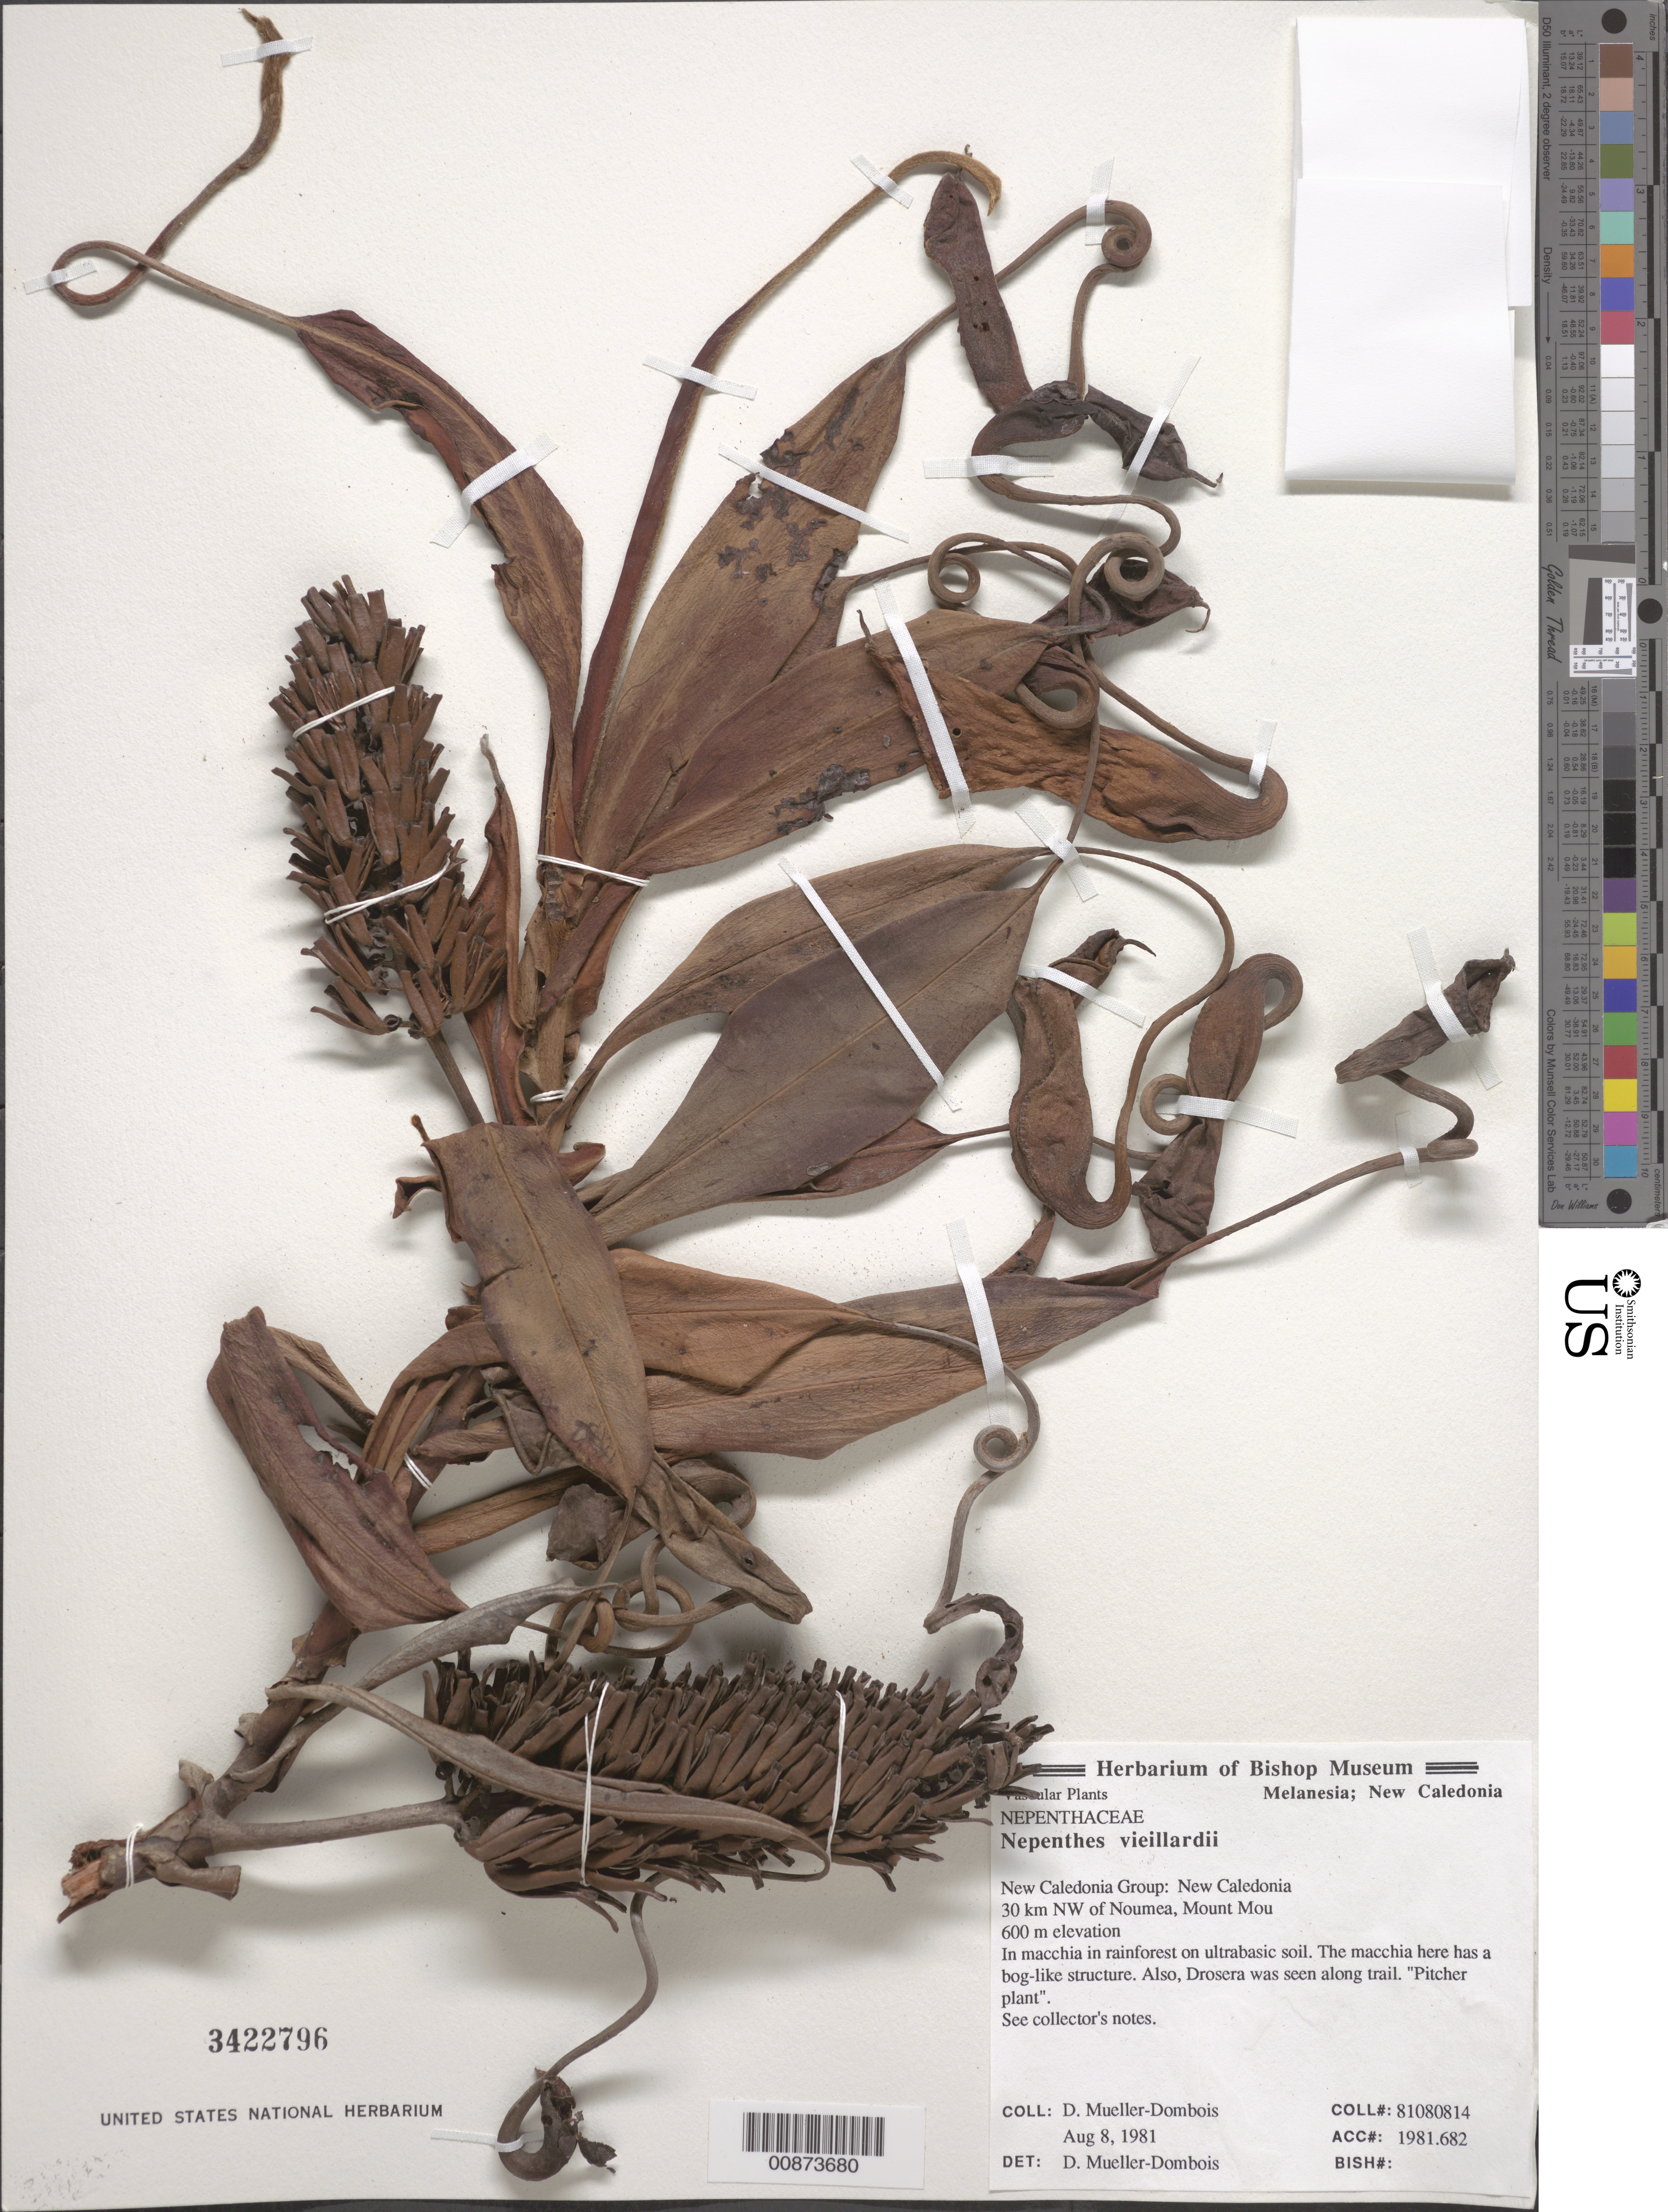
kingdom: Plantae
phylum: Tracheophyta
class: Magnoliopsida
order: Caryophyllales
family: Nepenthaceae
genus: Nepenthes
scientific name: Nepenthes vieillardii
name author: Hook. f.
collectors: D. Meuller-Dombois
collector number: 81080814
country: New Caledonia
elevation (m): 600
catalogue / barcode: US 3422796